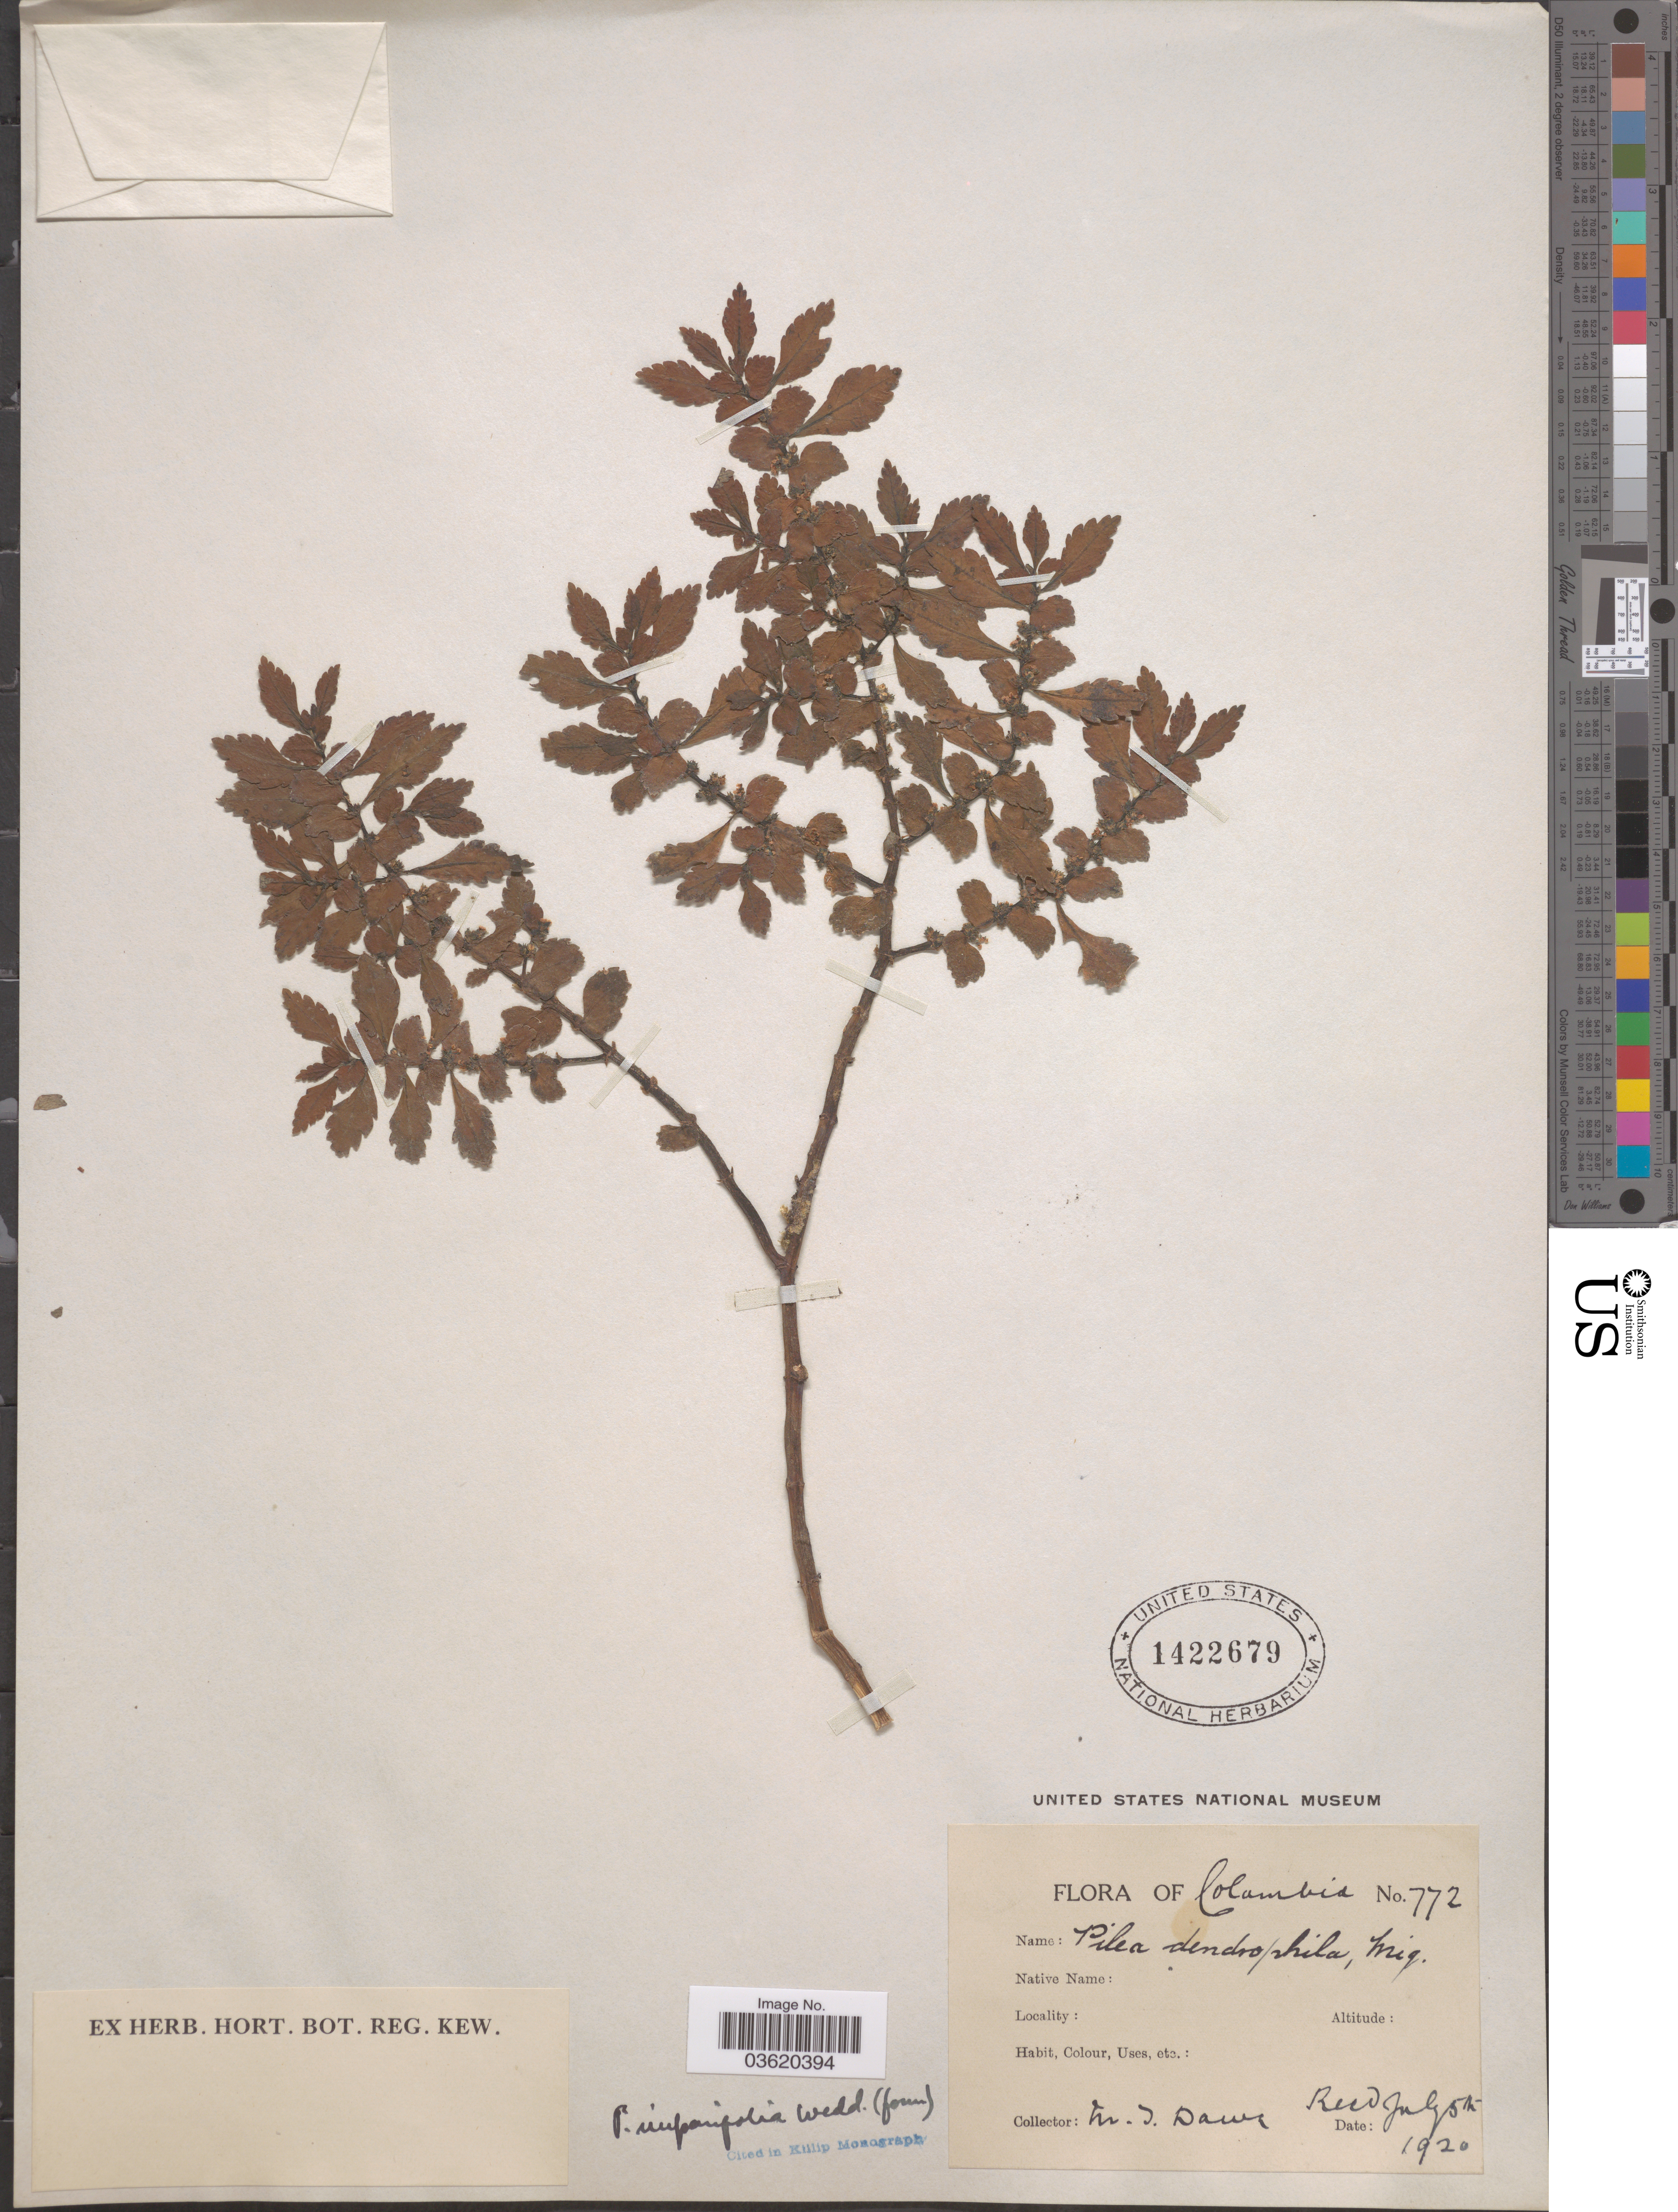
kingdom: Plantae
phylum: Tracheophyta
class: Magnoliopsida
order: Rosales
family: Urticaceae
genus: Pilea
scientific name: Pilea imparifolia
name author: Wedd.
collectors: M. T. Dawe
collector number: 772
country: Colombia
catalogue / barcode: US 1422679